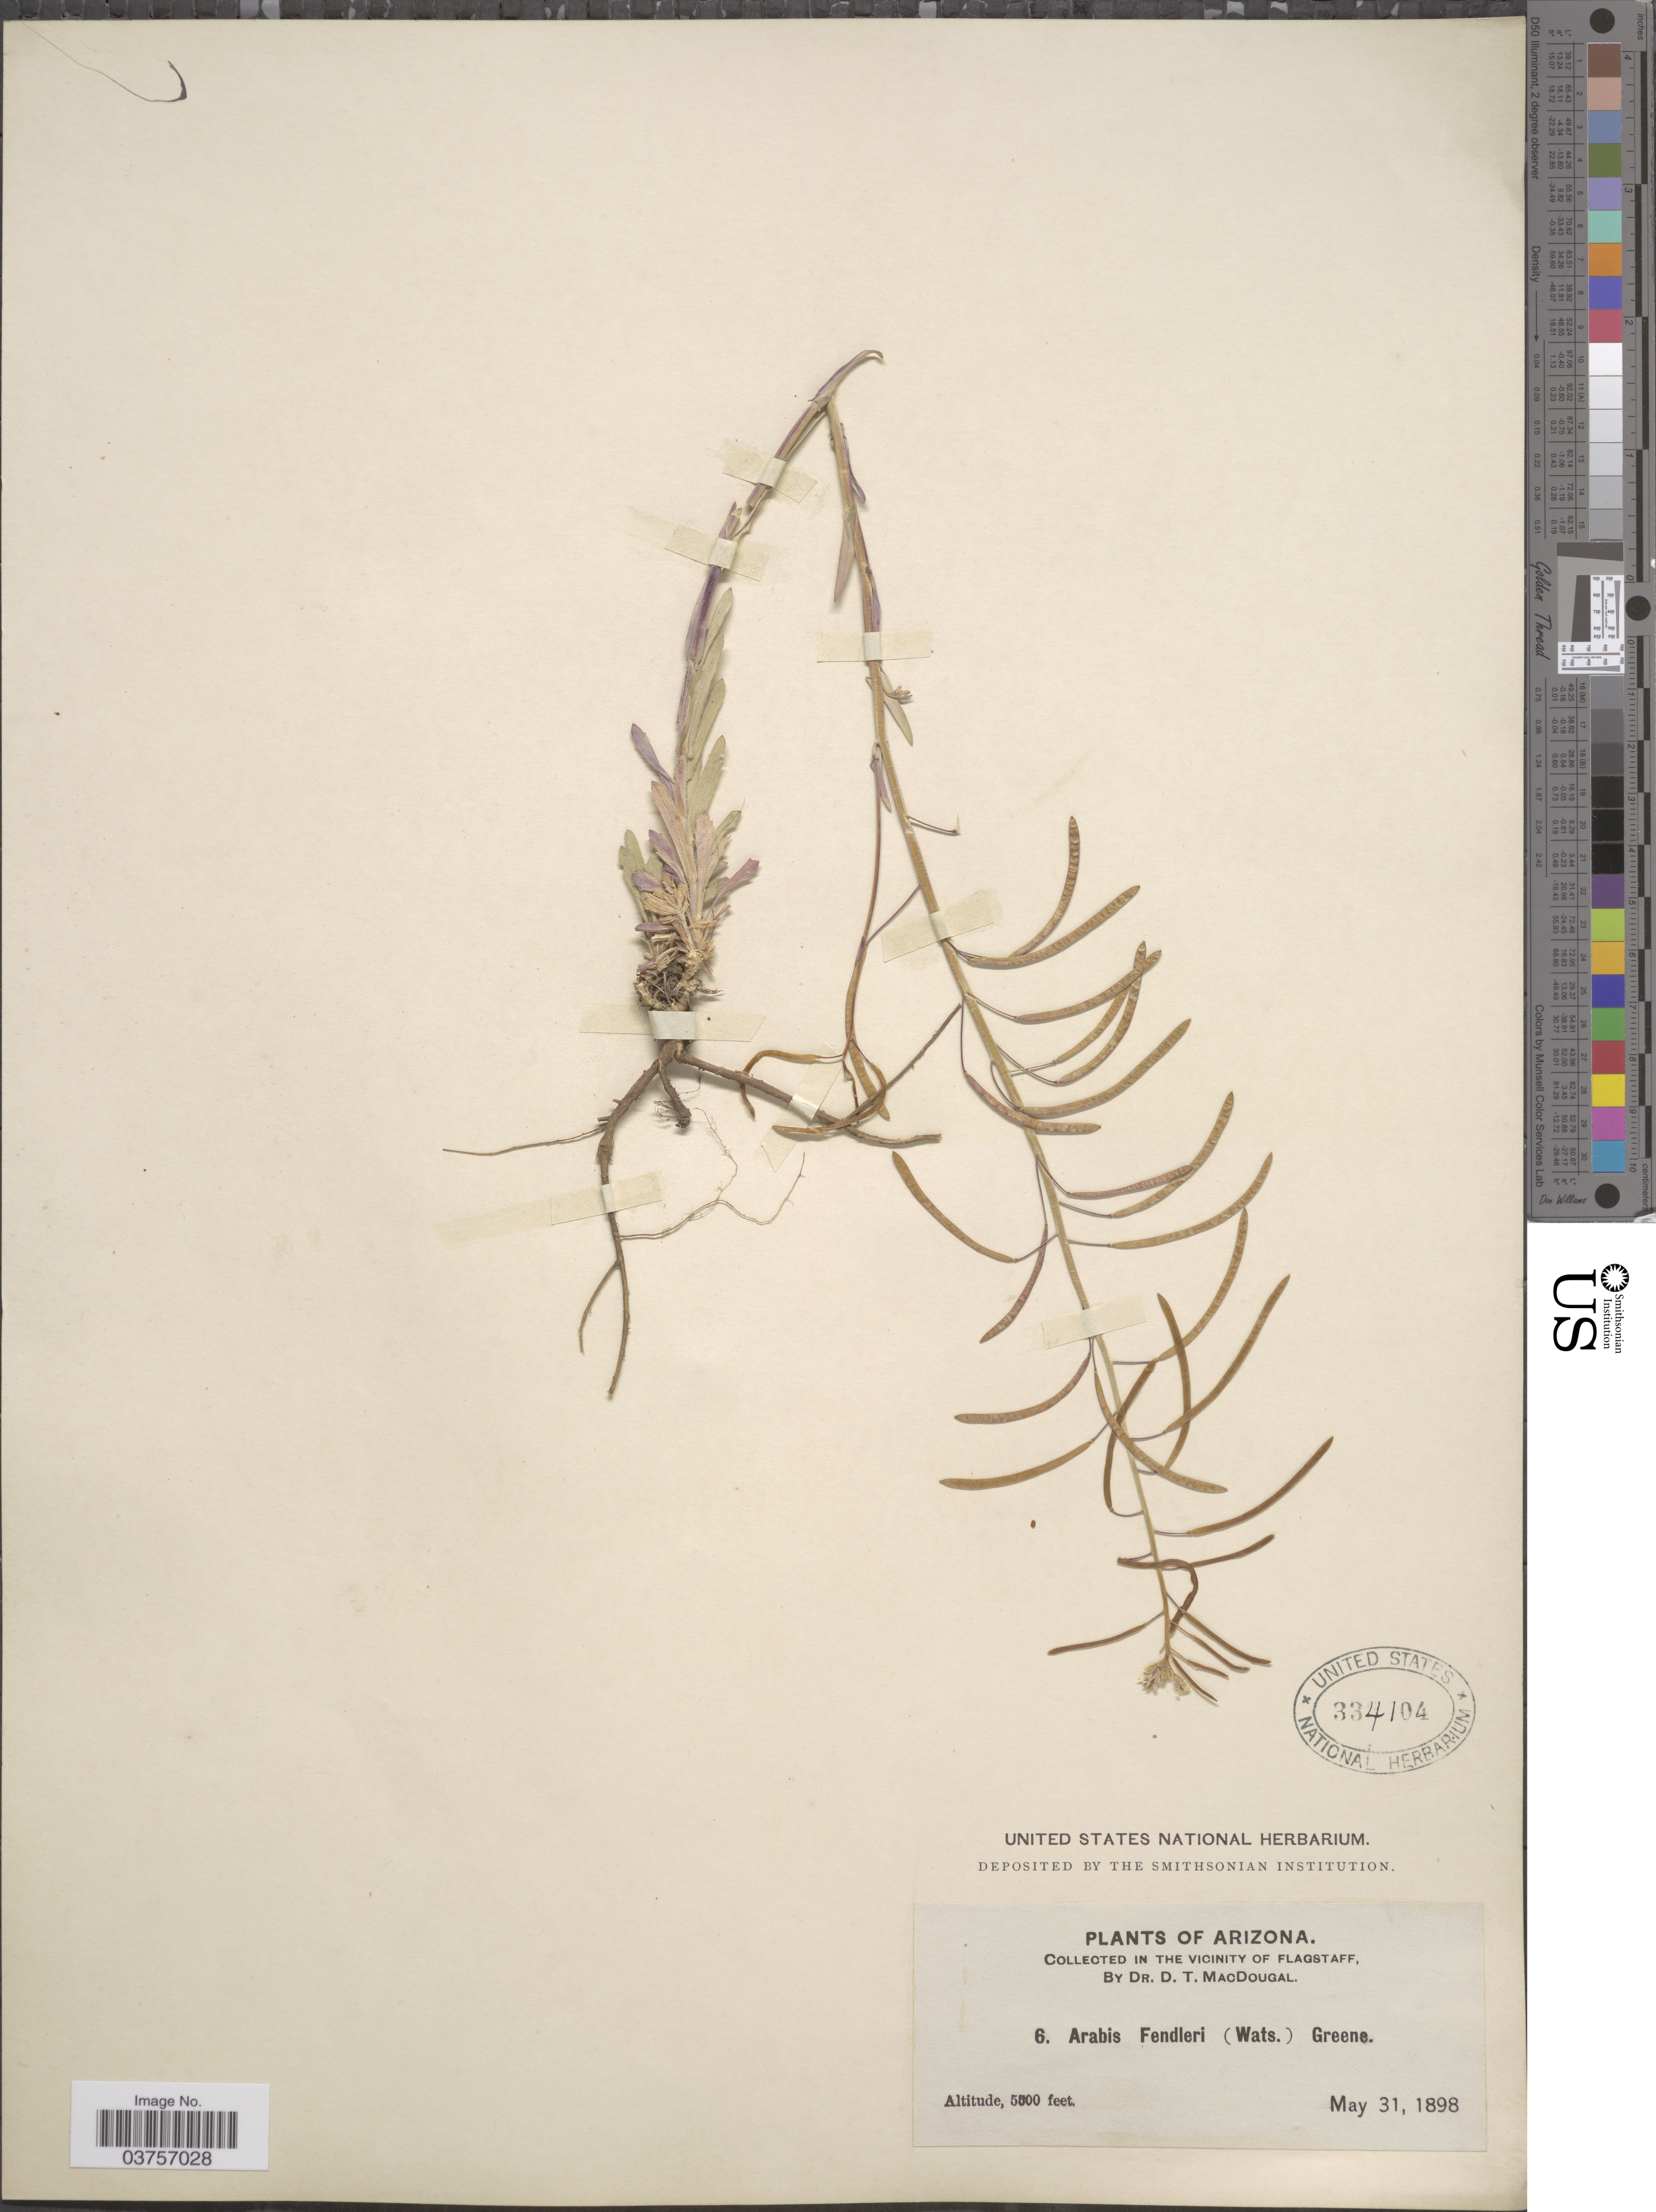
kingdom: Plantae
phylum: Tracheophyta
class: Magnoliopsida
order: Brassicales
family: Brassicaceae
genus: Arabis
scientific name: Arabis fendleri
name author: (S. Watson) Greene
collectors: D. T. MacDougal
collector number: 6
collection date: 1898-05-31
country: United States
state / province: Arizona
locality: In the vicinity of Flagstaff.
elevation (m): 1676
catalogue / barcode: US 334104